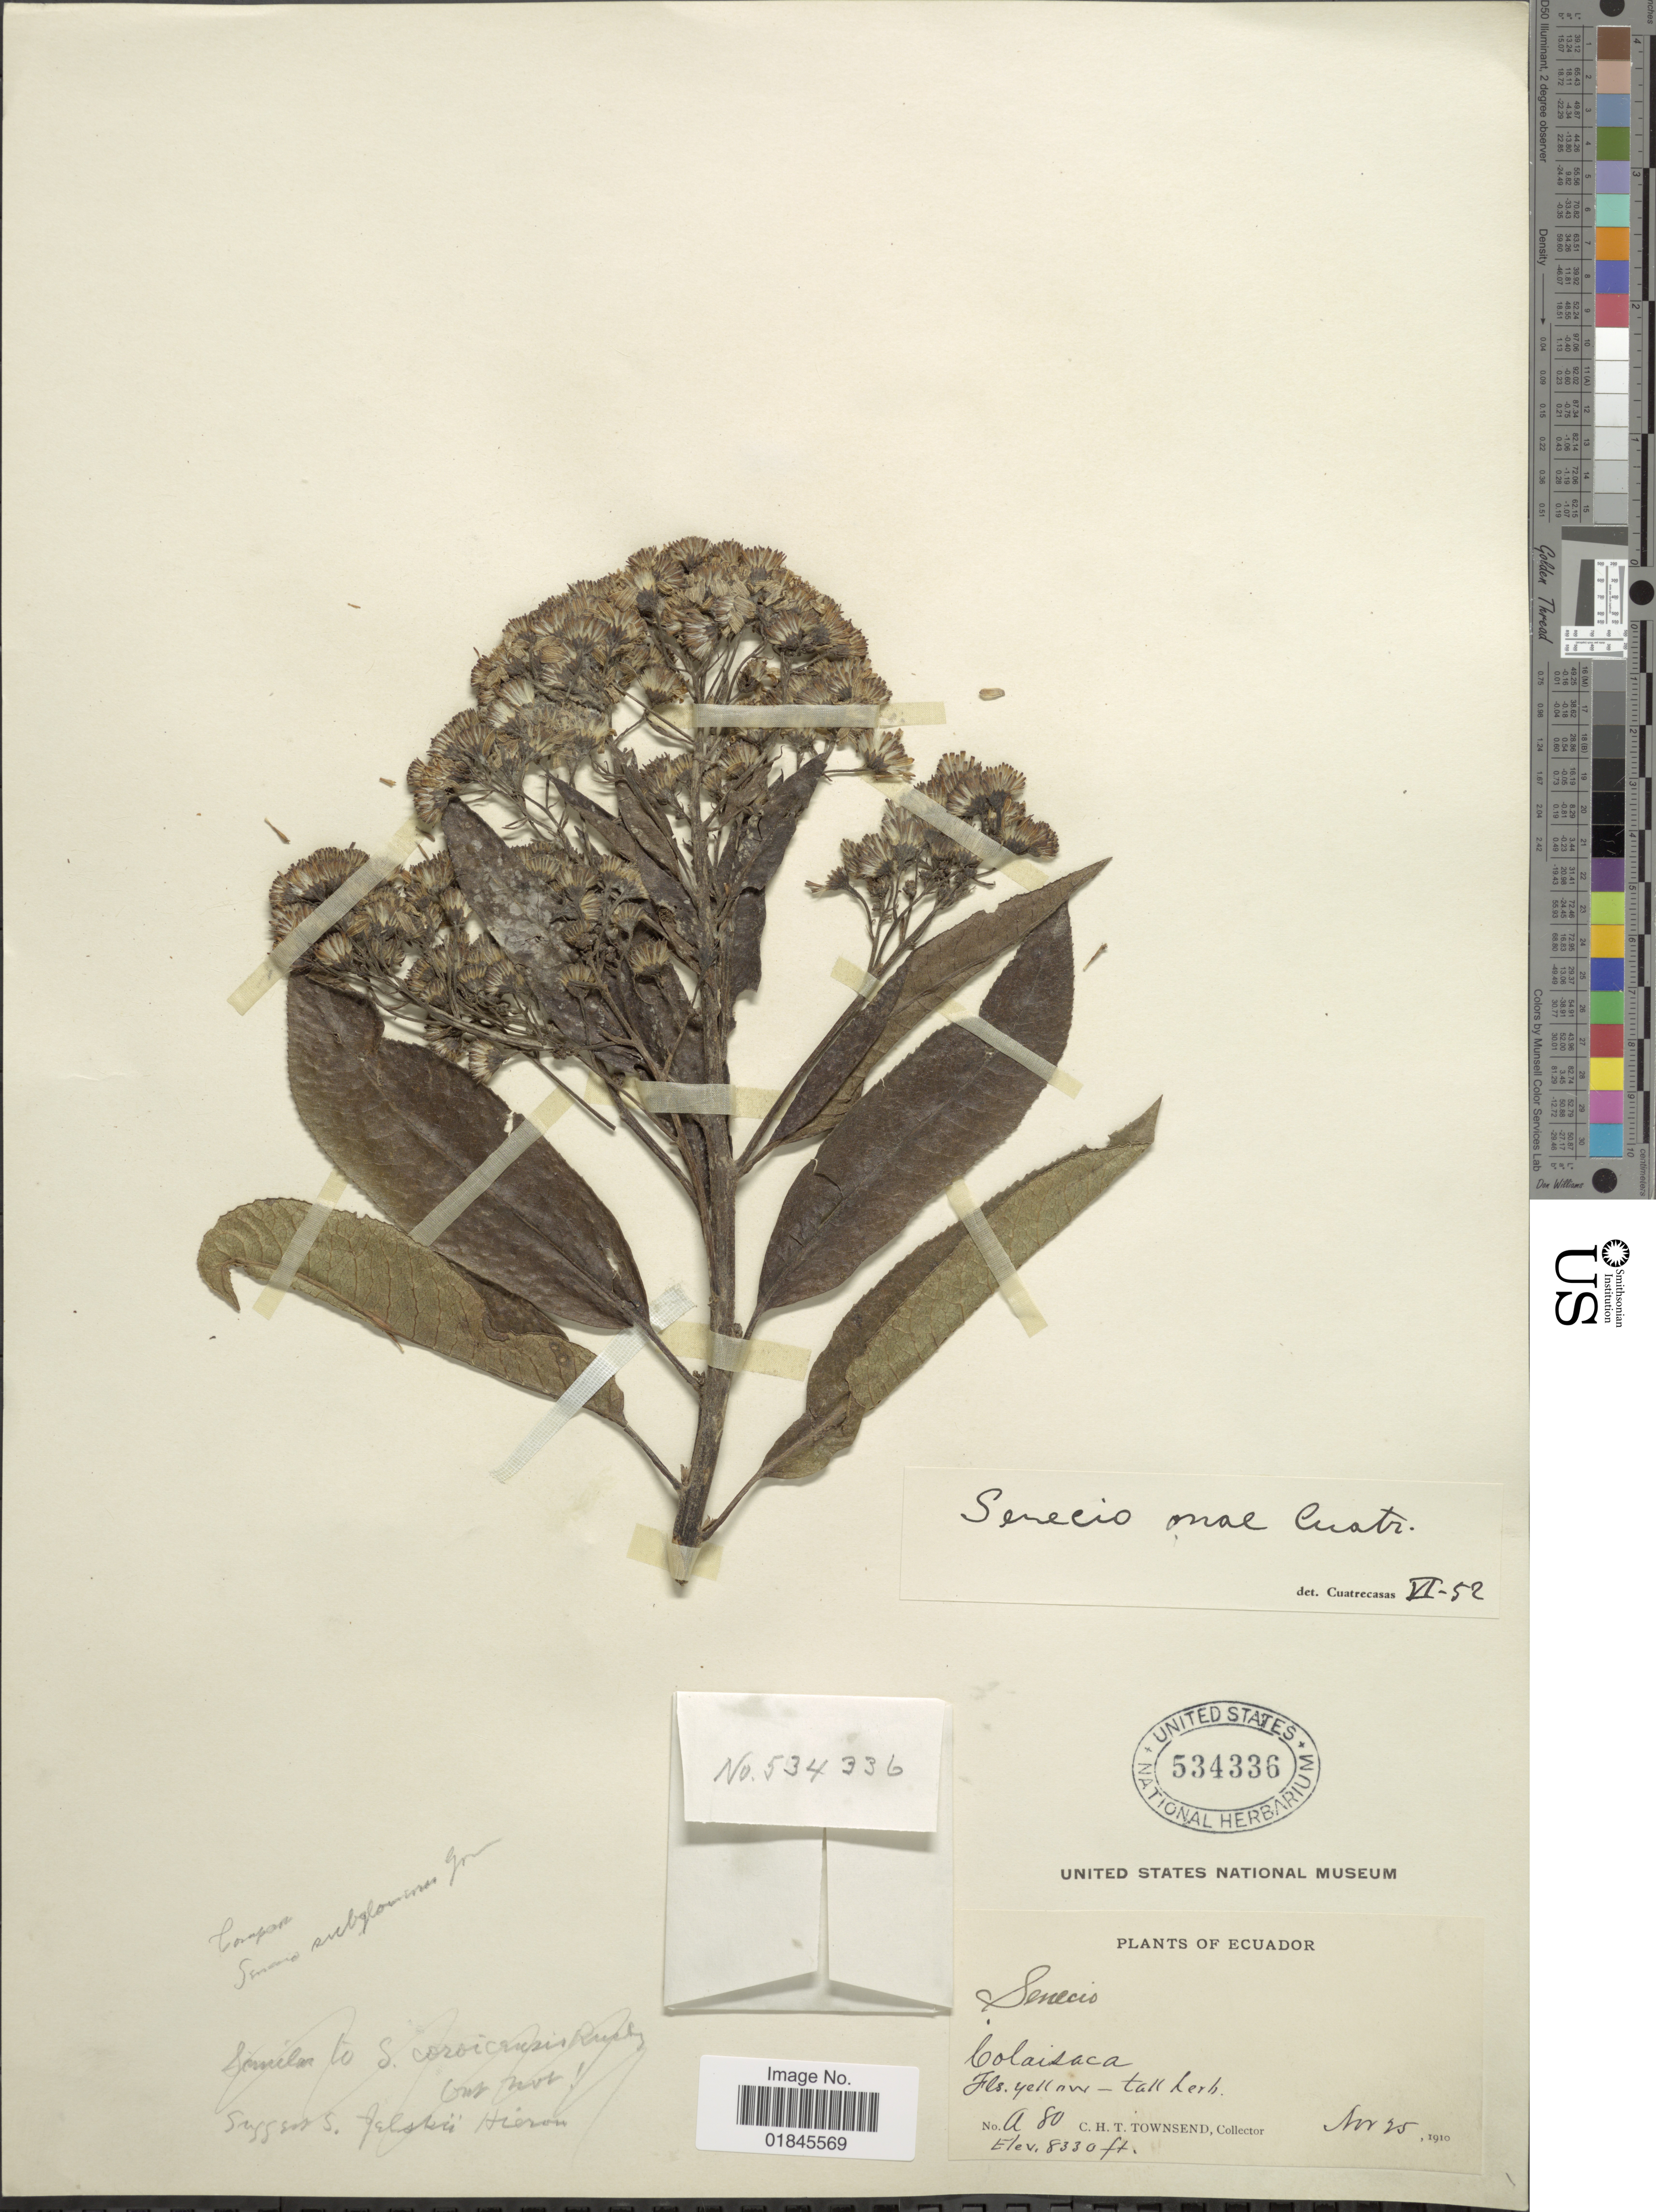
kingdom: Plantae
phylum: Tracheophyta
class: Magnoliopsida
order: Asterales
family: Asteraceae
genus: Pentacalia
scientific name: Pentacalia onae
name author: (Cuatrec.) Cuatrec.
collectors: C. H. T. Townsend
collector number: A80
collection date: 1910-11-25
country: Ecuador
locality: Colaisaca.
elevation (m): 2539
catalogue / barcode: US 534336